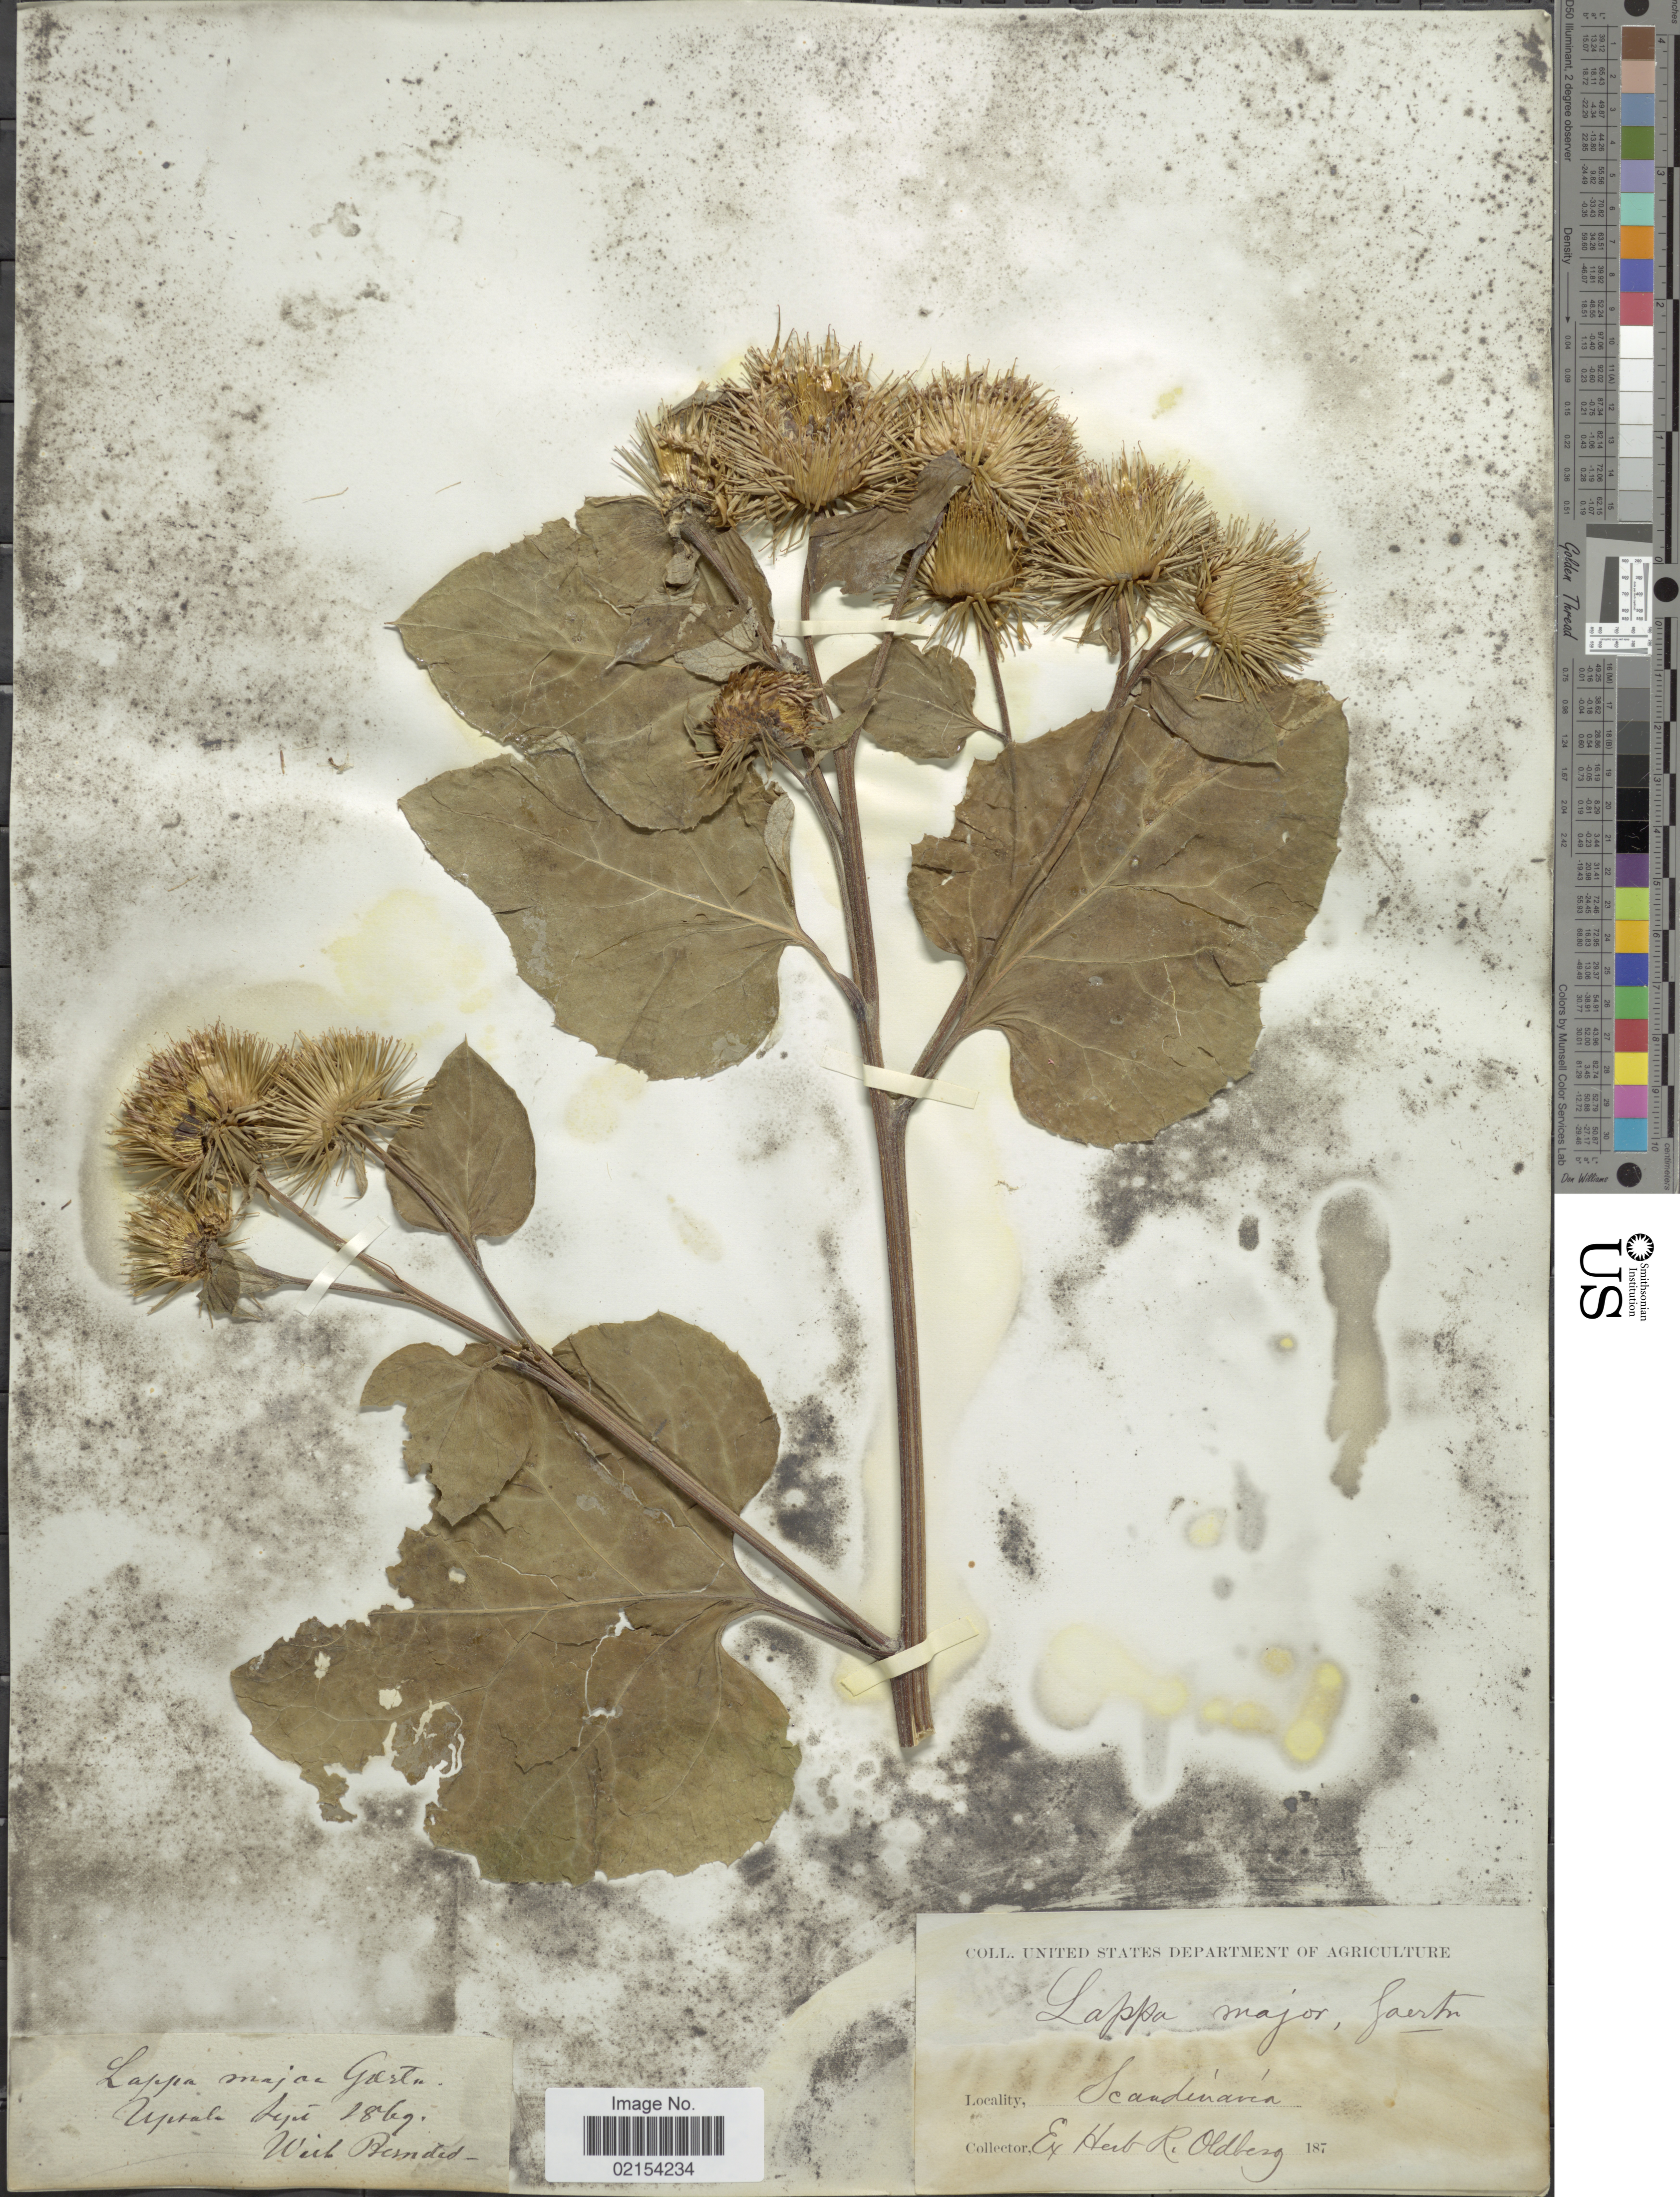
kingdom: Plantae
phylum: Tracheophyta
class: Magnoliopsida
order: Asterales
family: Asteraceae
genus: Arctium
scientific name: Arctium lappa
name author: L.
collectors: ex herb. R. Oldberg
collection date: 1869-09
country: Sweden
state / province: Uppsala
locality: Scandinavia